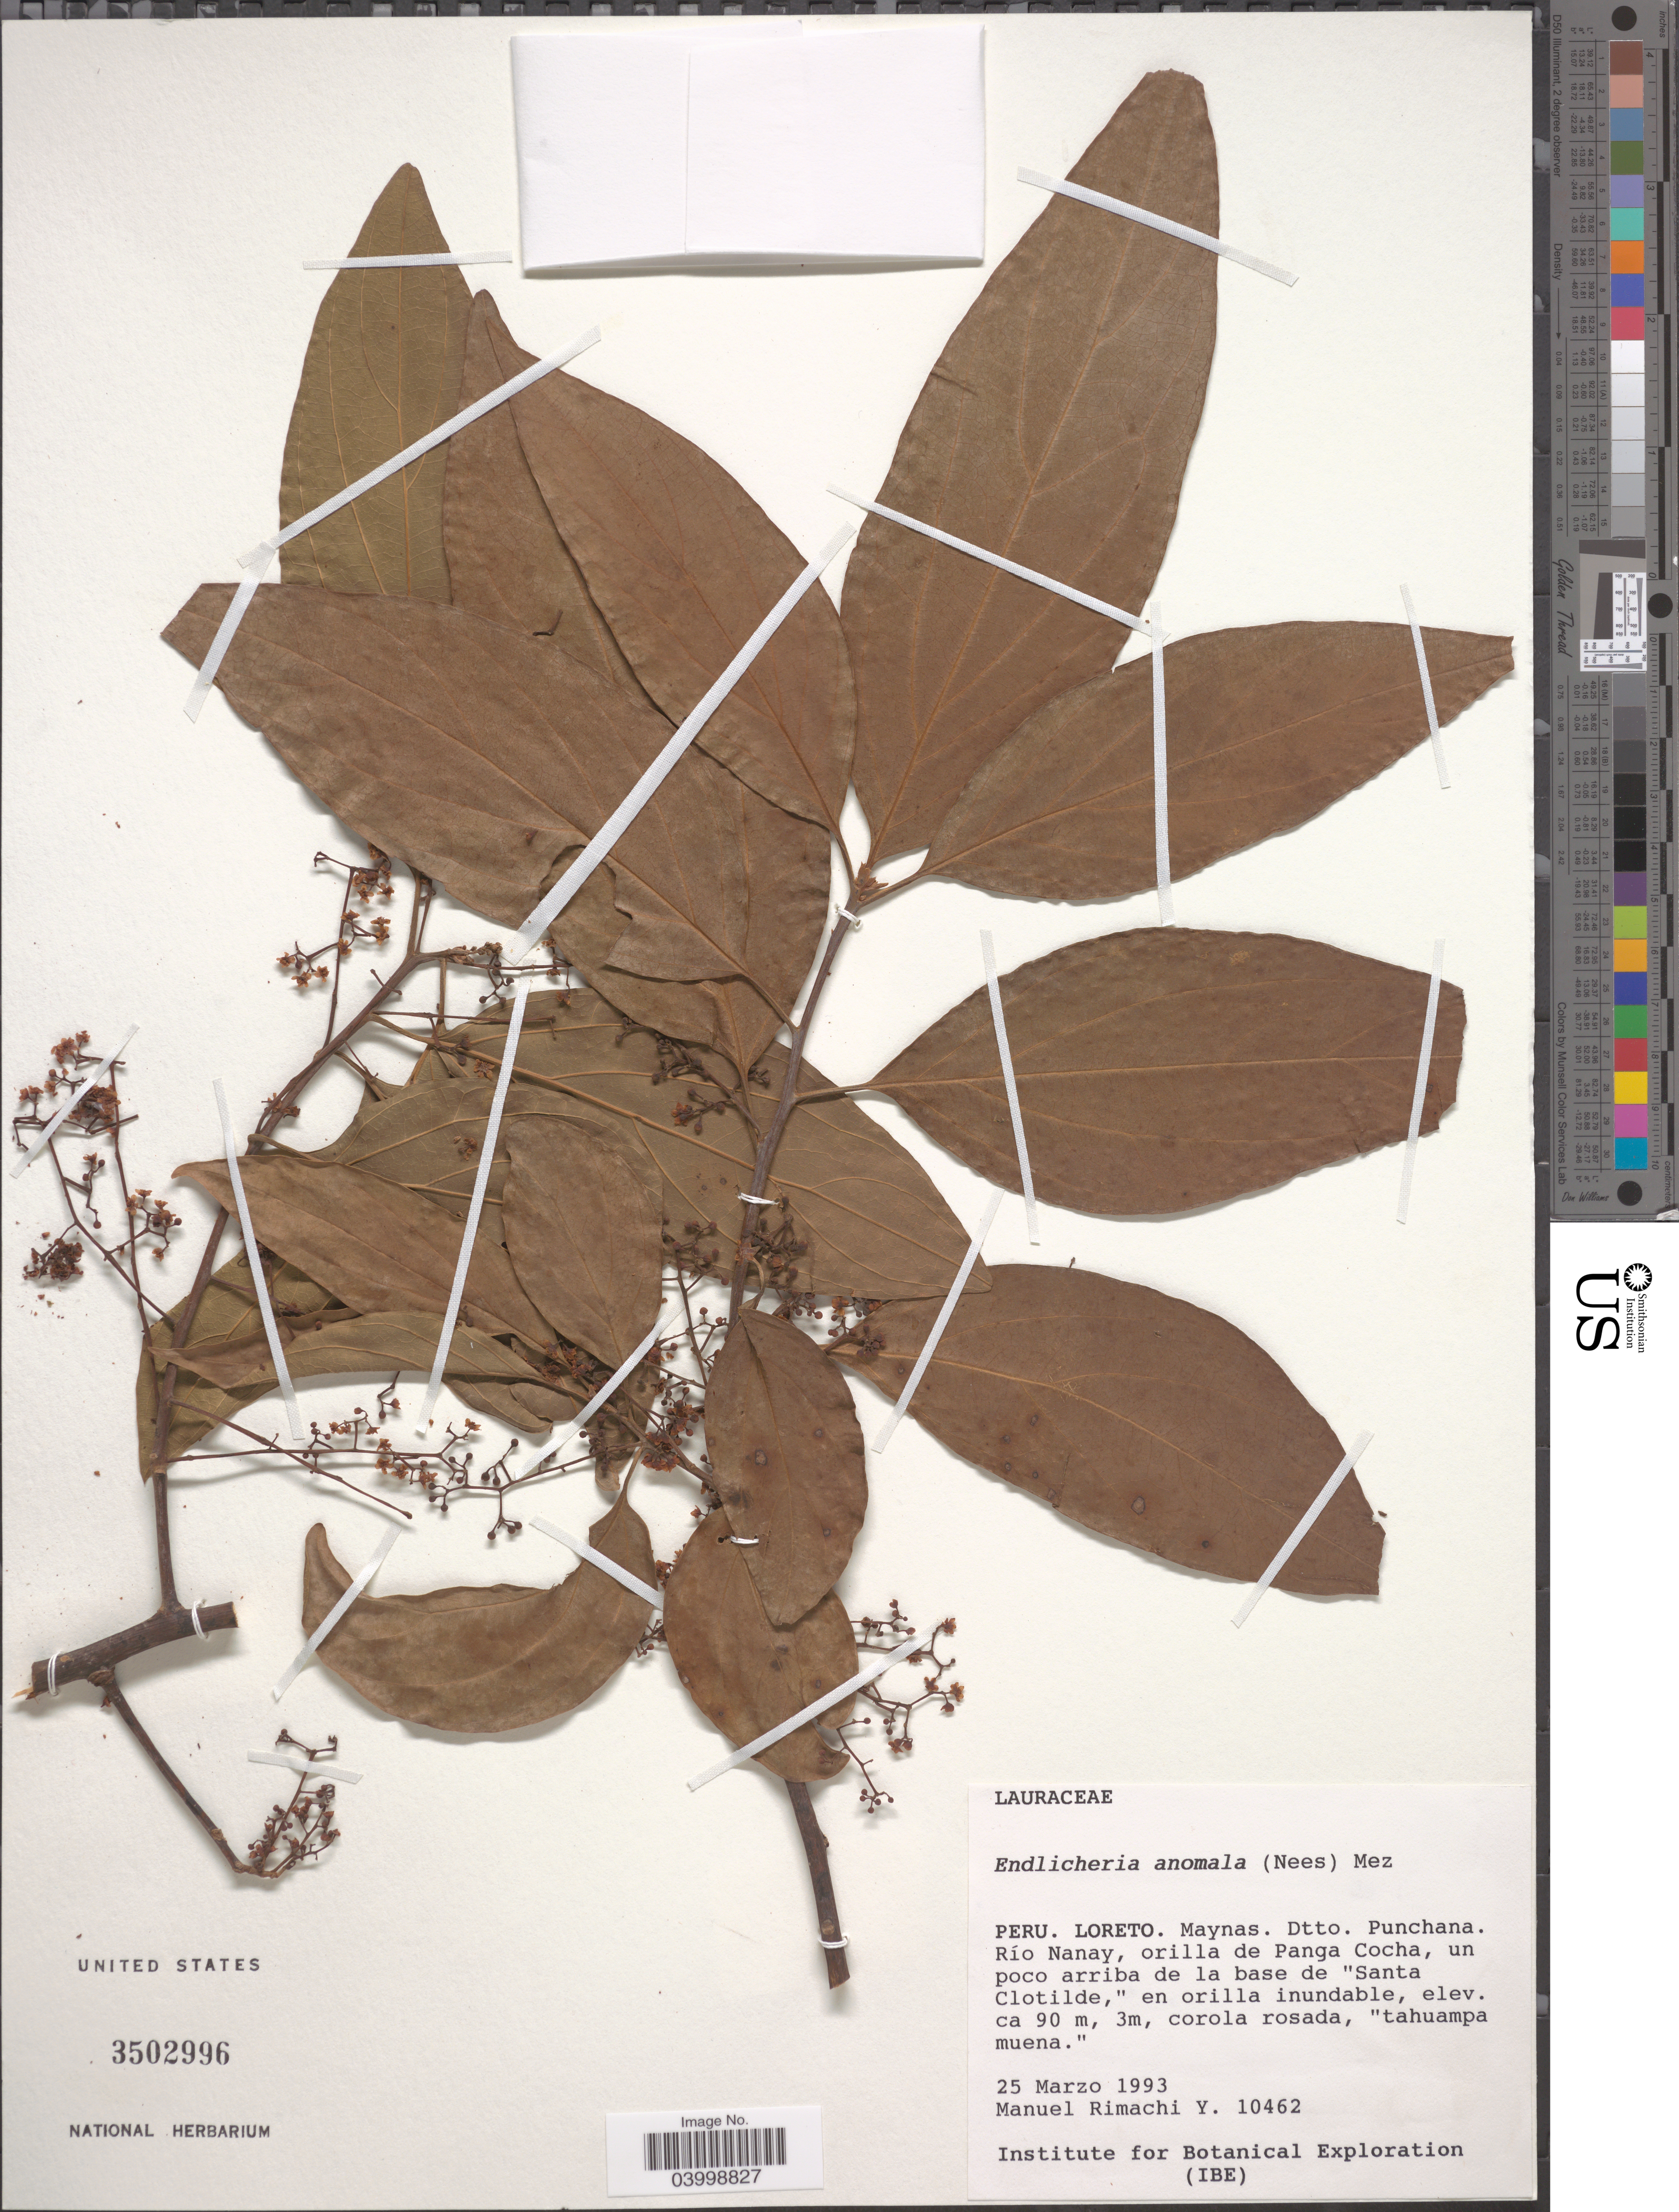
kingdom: Plantae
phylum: Tracheophyta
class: Magnoliopsida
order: Laurales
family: Lauraceae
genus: Endlicheria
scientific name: Endlicheria anomala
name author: Nees ex Meisn.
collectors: M. Rimachi Y.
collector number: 10462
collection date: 1993-03-25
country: Peru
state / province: Loreto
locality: Maynas. Dtto. Punchana. Río Nanay, orilla de Panga Cocha, un poco arriba de la base de "Santa Clotilde," en orilla inundable.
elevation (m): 90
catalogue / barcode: US 3502996